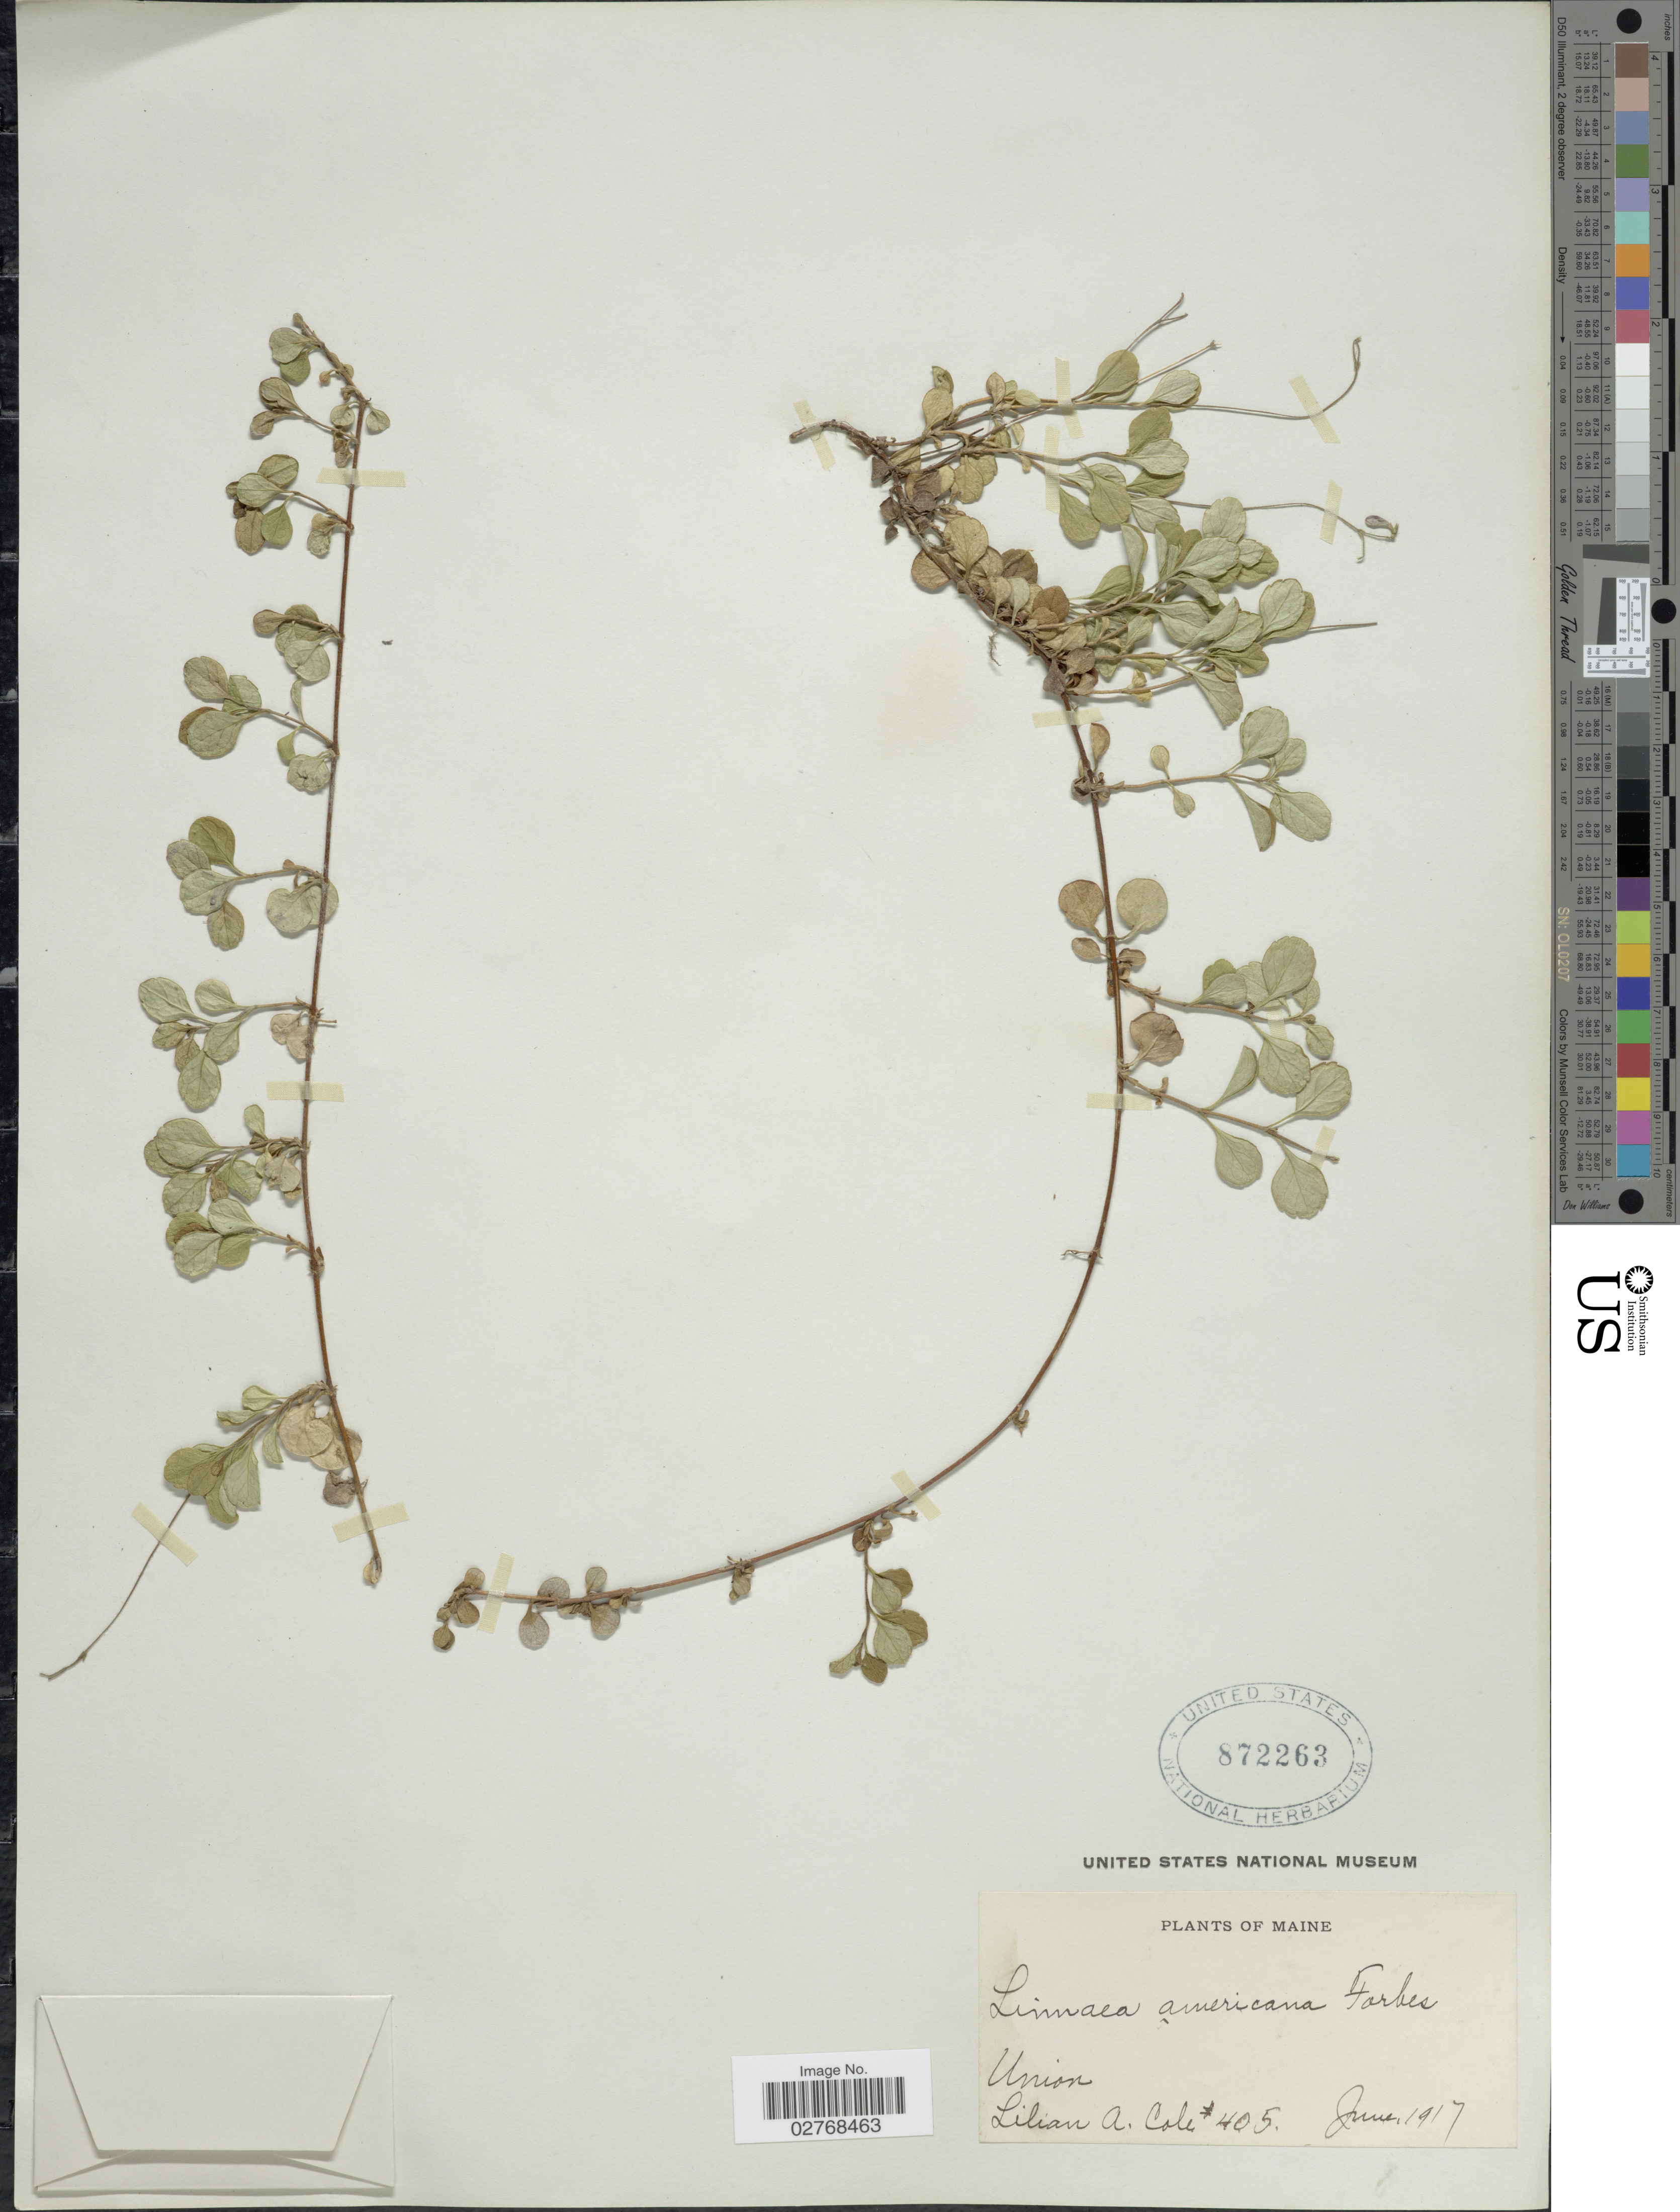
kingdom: Plantae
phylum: Tracheophyta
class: Magnoliopsida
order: Dipsacales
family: Caprifoliaceae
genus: Linnaea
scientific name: Linnaea borealis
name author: L.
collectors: L. A. Cole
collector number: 405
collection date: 1917-06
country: United States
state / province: Maine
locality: Union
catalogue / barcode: US 872263